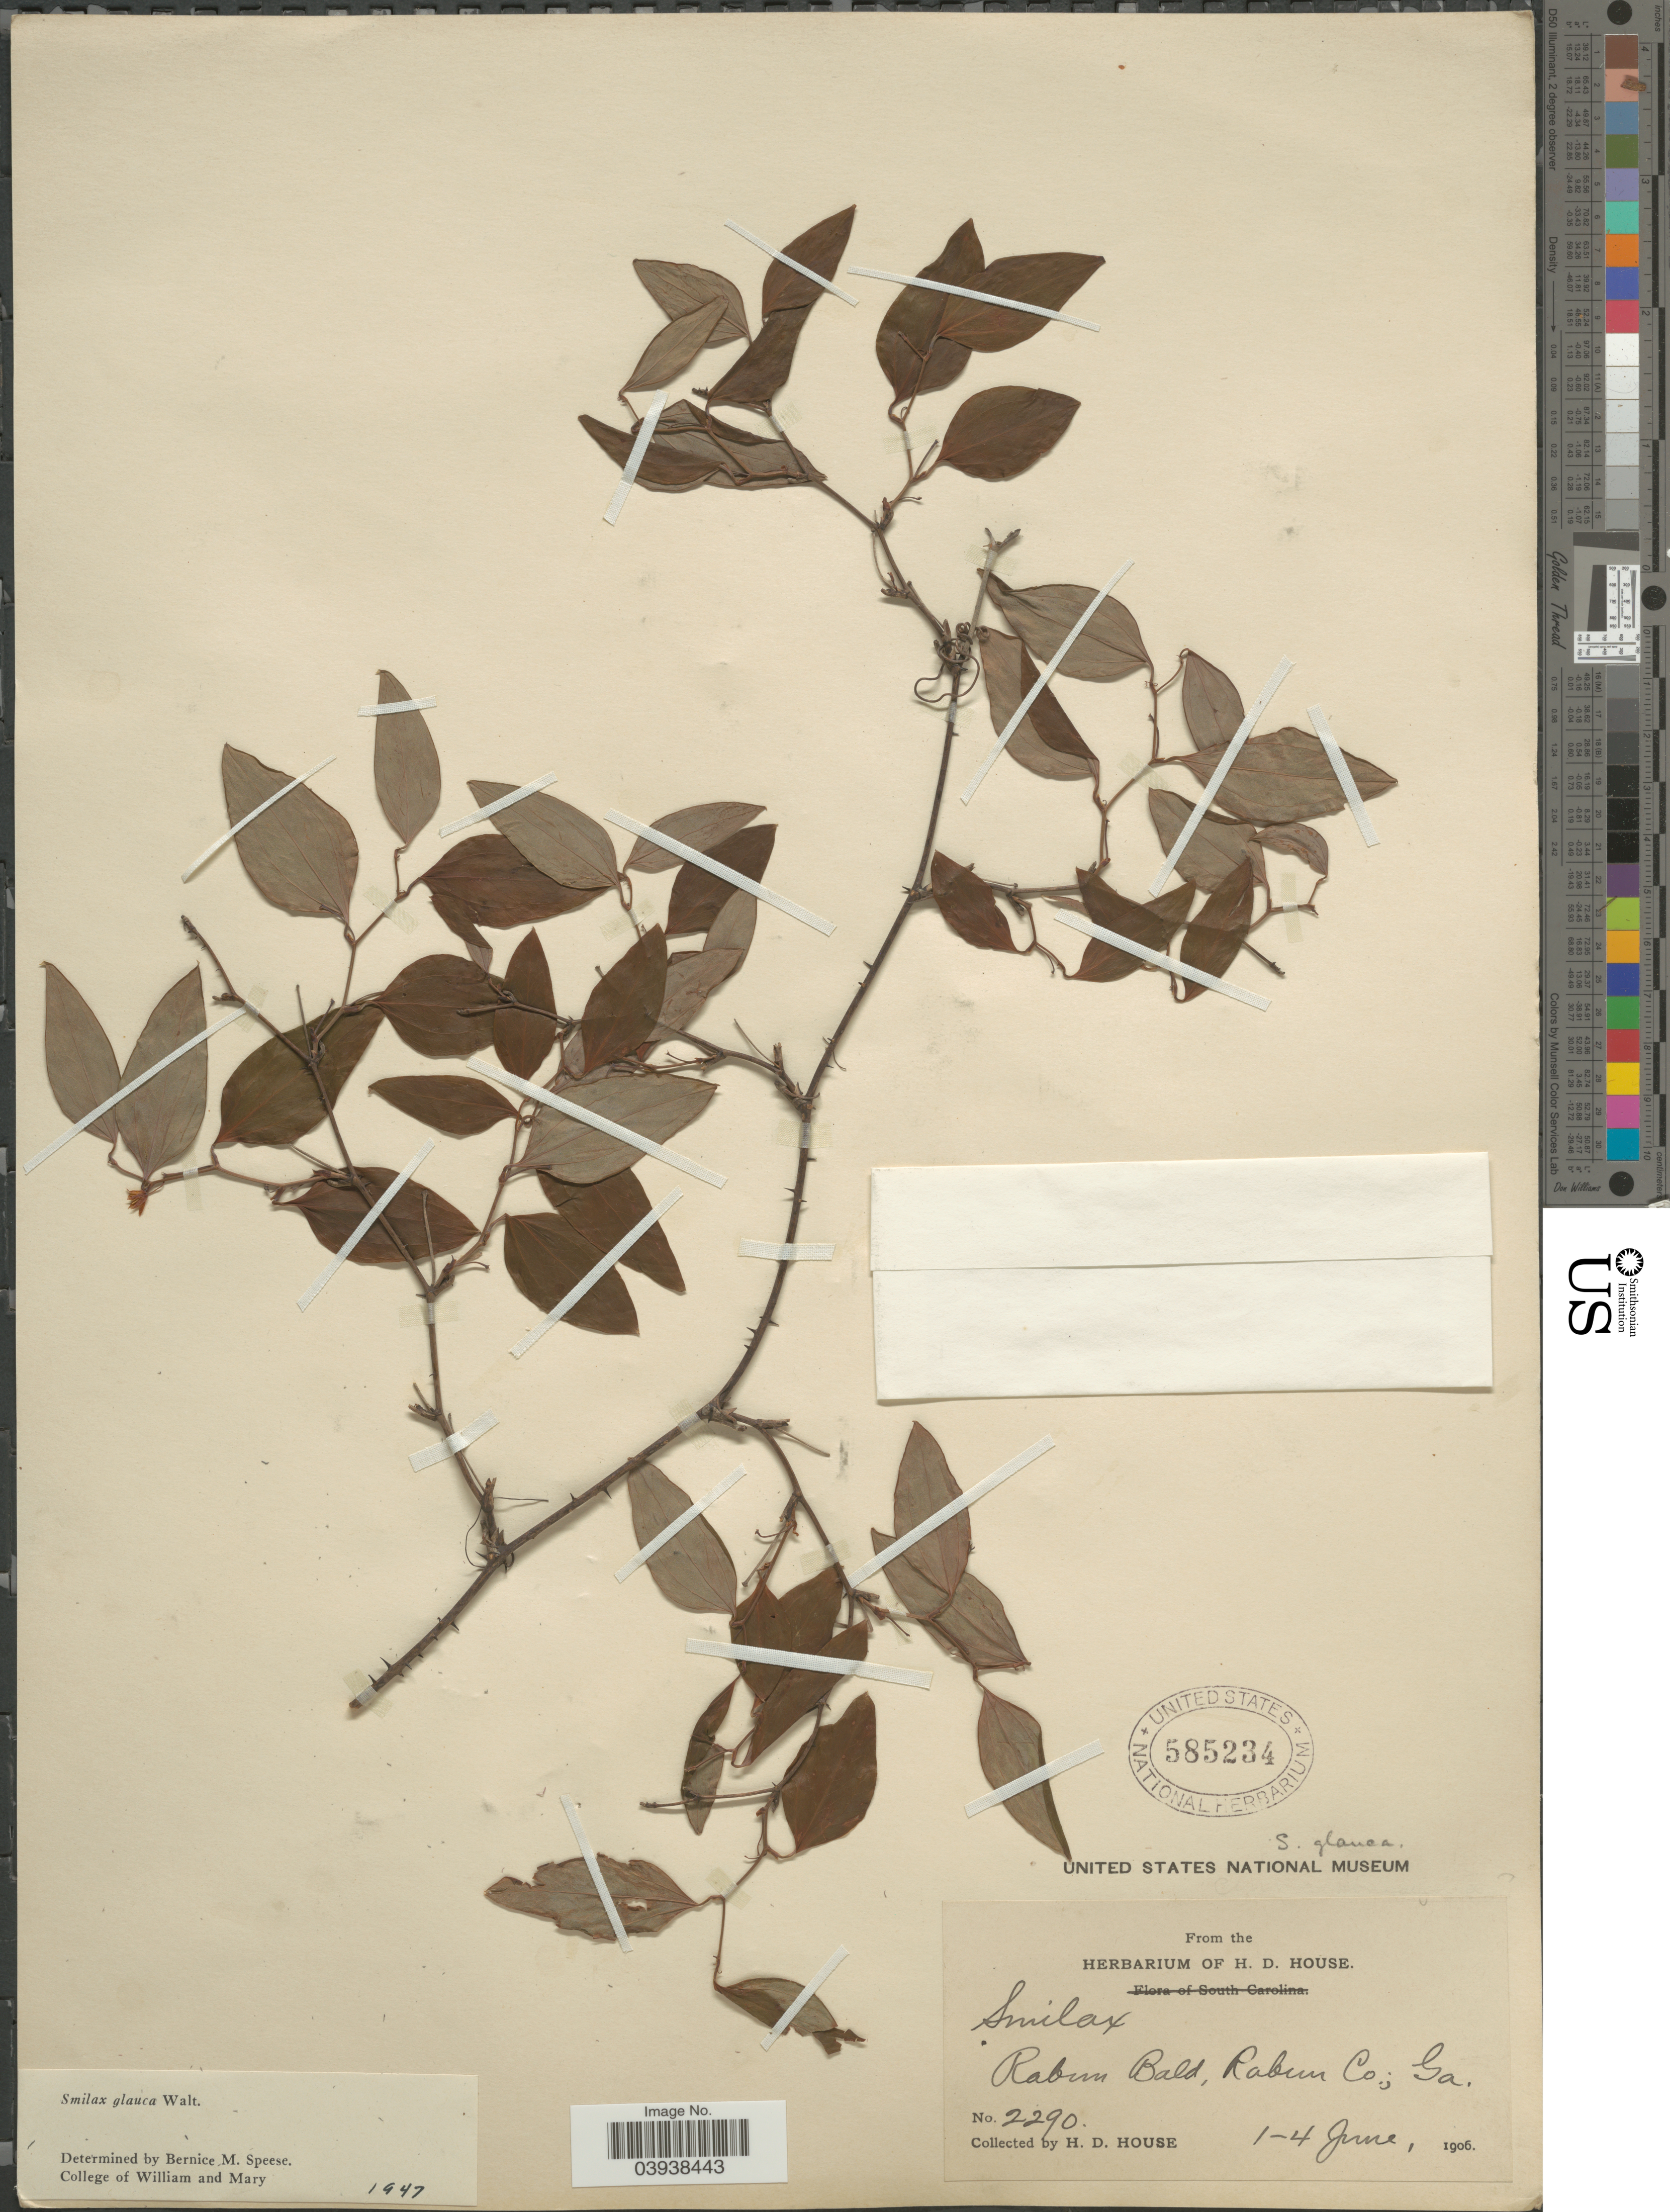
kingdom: Plantae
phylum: Tracheophyta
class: Liliopsida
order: Liliales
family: Smilacaceae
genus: Smilax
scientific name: Smilax glauca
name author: Walter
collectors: H. D. House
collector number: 2290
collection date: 1906-06-01/1906-06-04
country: United States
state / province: Georgia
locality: Rabun Bald, Rabun Co.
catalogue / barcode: US 585234